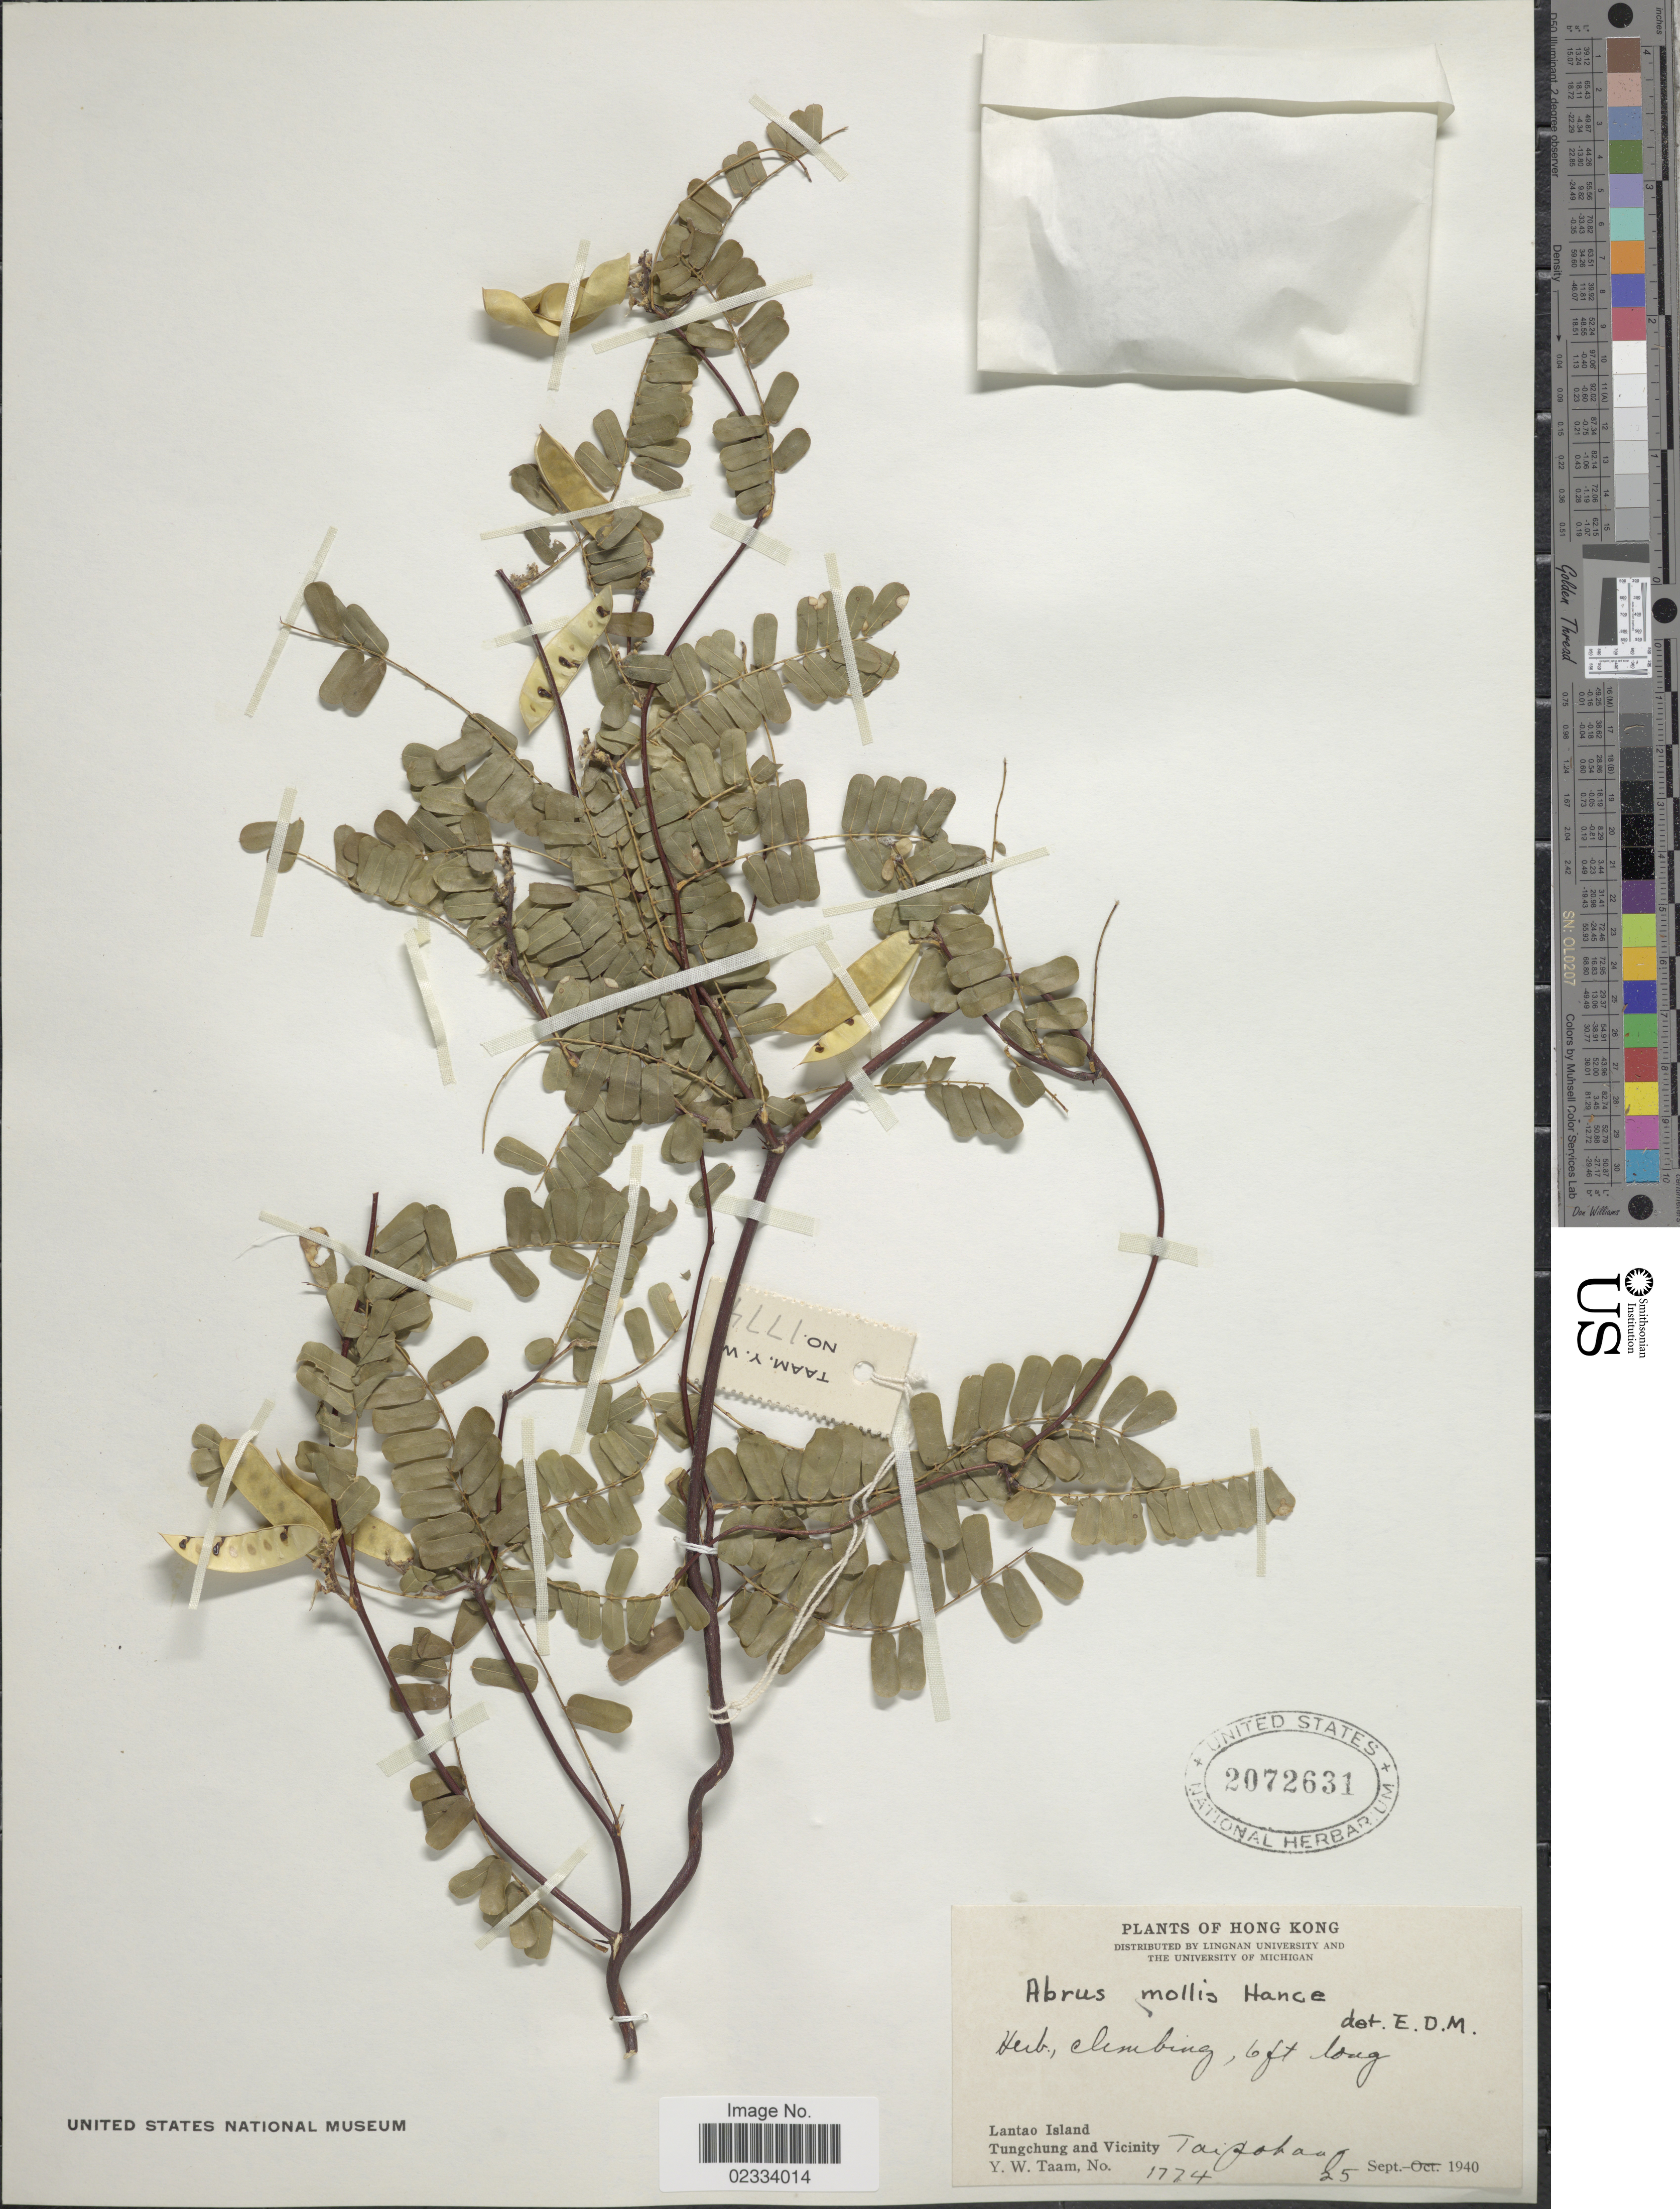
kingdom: Plantae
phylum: Tracheophyta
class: Magnoliopsida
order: Fabales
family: Fabaceae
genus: Abrus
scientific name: Abrus mollis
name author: Hance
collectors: Y. W. Taam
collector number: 1774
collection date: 1940-09-25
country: China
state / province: Hong Kong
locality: Lantao Island. Tungchung and Vicinity. Taischang [interpreted]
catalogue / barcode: US 2072631